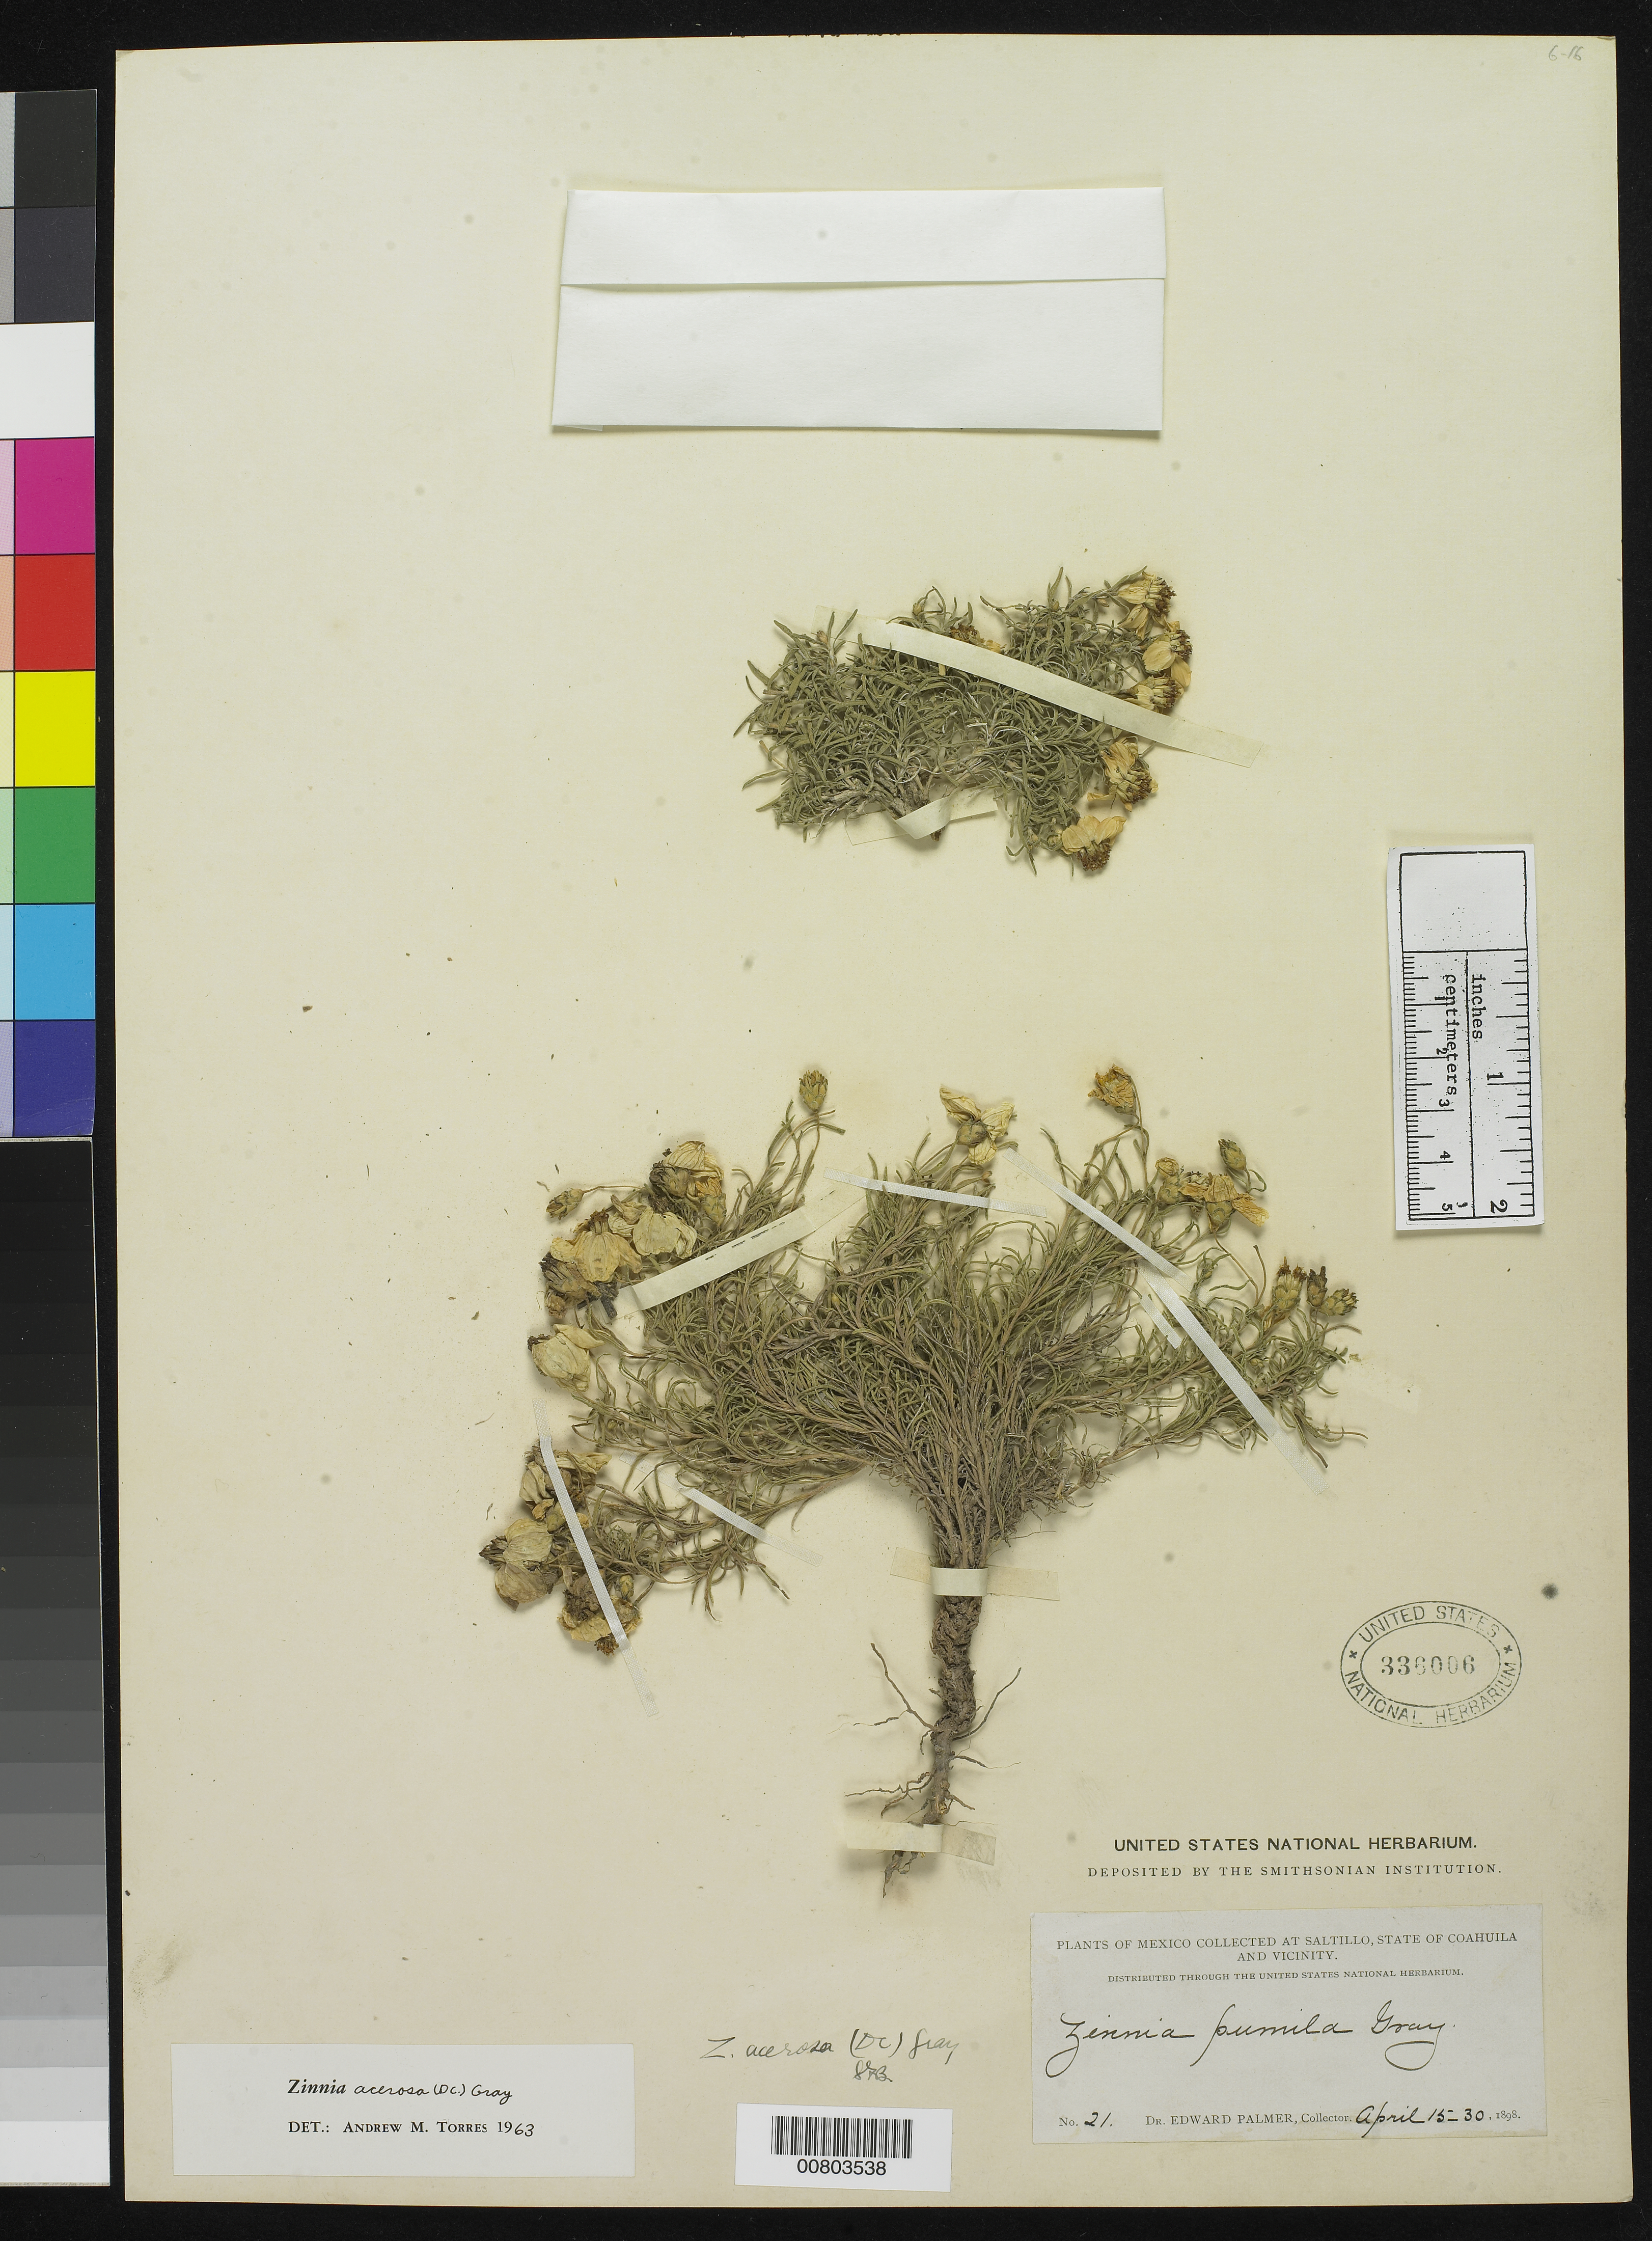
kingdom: Plantae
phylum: Tracheophyta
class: Magnoliopsida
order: Asterales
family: Asteraceae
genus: Zinnia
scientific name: Zinnia acerosa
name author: (DC.) A. Gray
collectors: E. Palmer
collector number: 21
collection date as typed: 15 Apr 1898 to 30 Apr 1898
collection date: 1898-04-15/1898-04-30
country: Mexico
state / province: Coahuila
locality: State of Coahuila and vicinity.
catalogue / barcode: US 336006